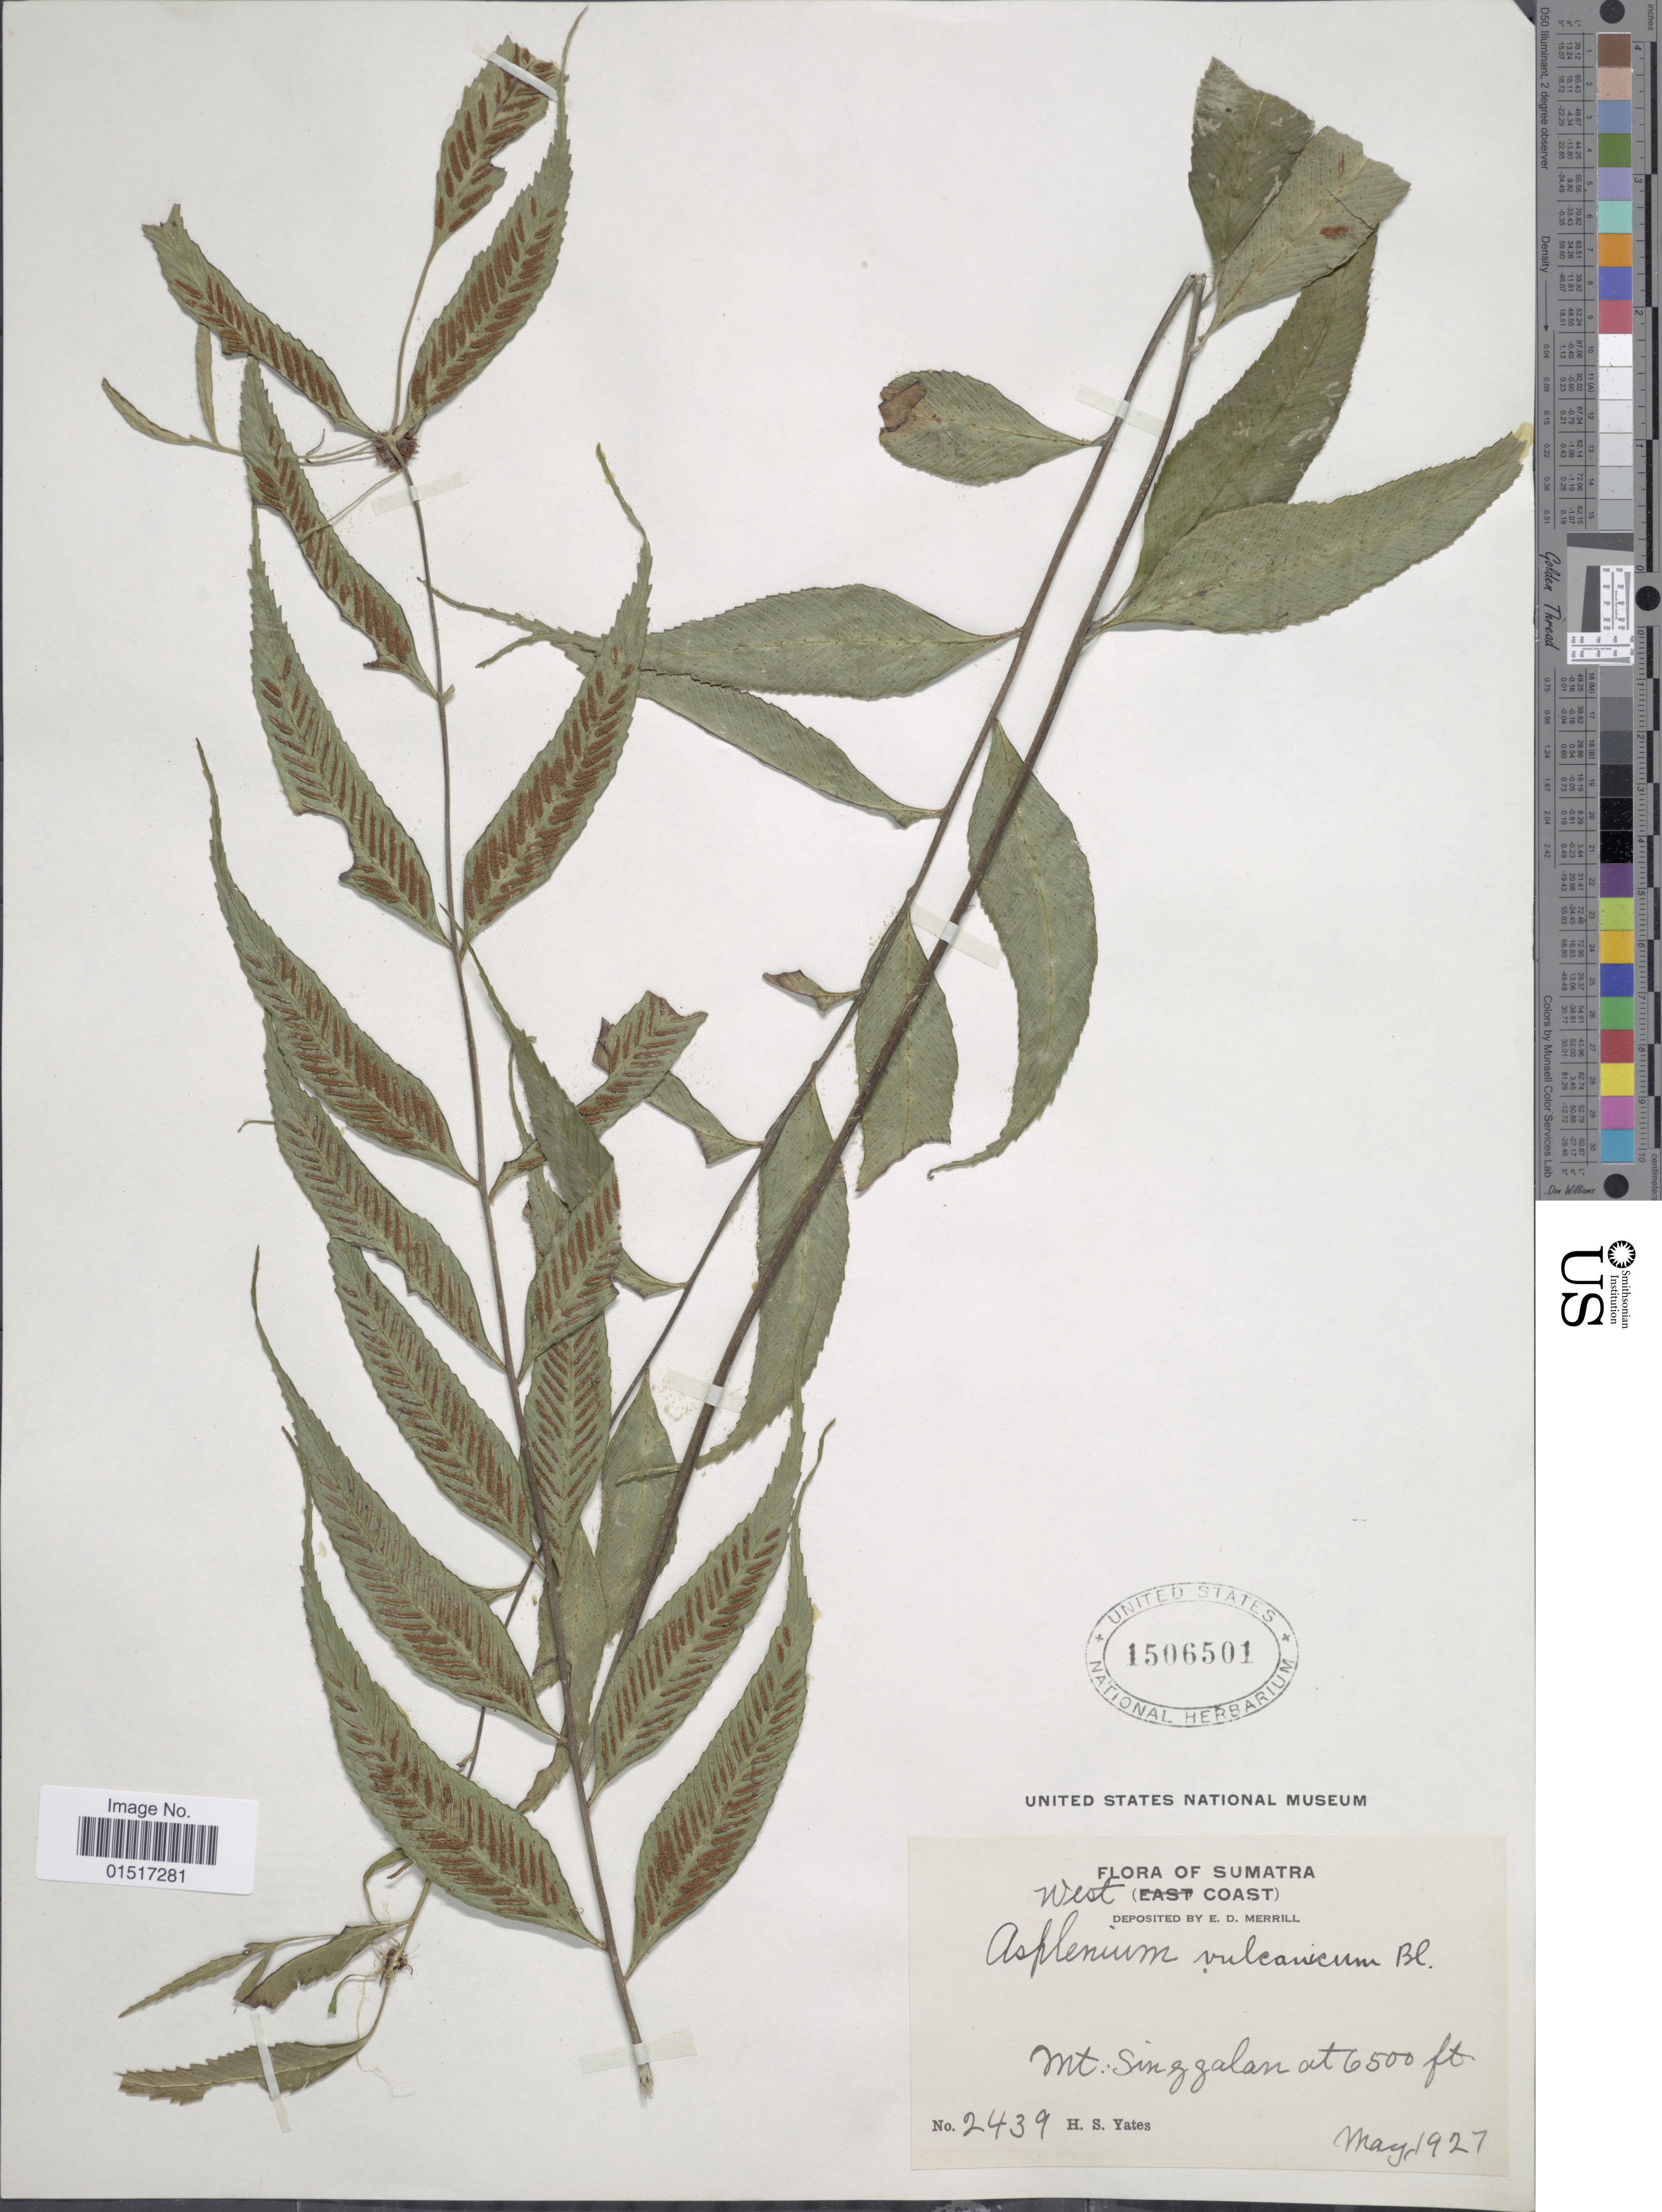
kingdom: Plantae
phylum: Tracheophyta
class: Polypodiopsida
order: Polypodiales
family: Aspleniaceae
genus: Asplenium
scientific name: Asplenium vulcanicum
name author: Blume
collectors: H. S. Yates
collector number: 2439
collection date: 1927-05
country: Indonesia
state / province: Sumatra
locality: Sumatra (West Coast). Mt. Singgalan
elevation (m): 1981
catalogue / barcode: US 1506501